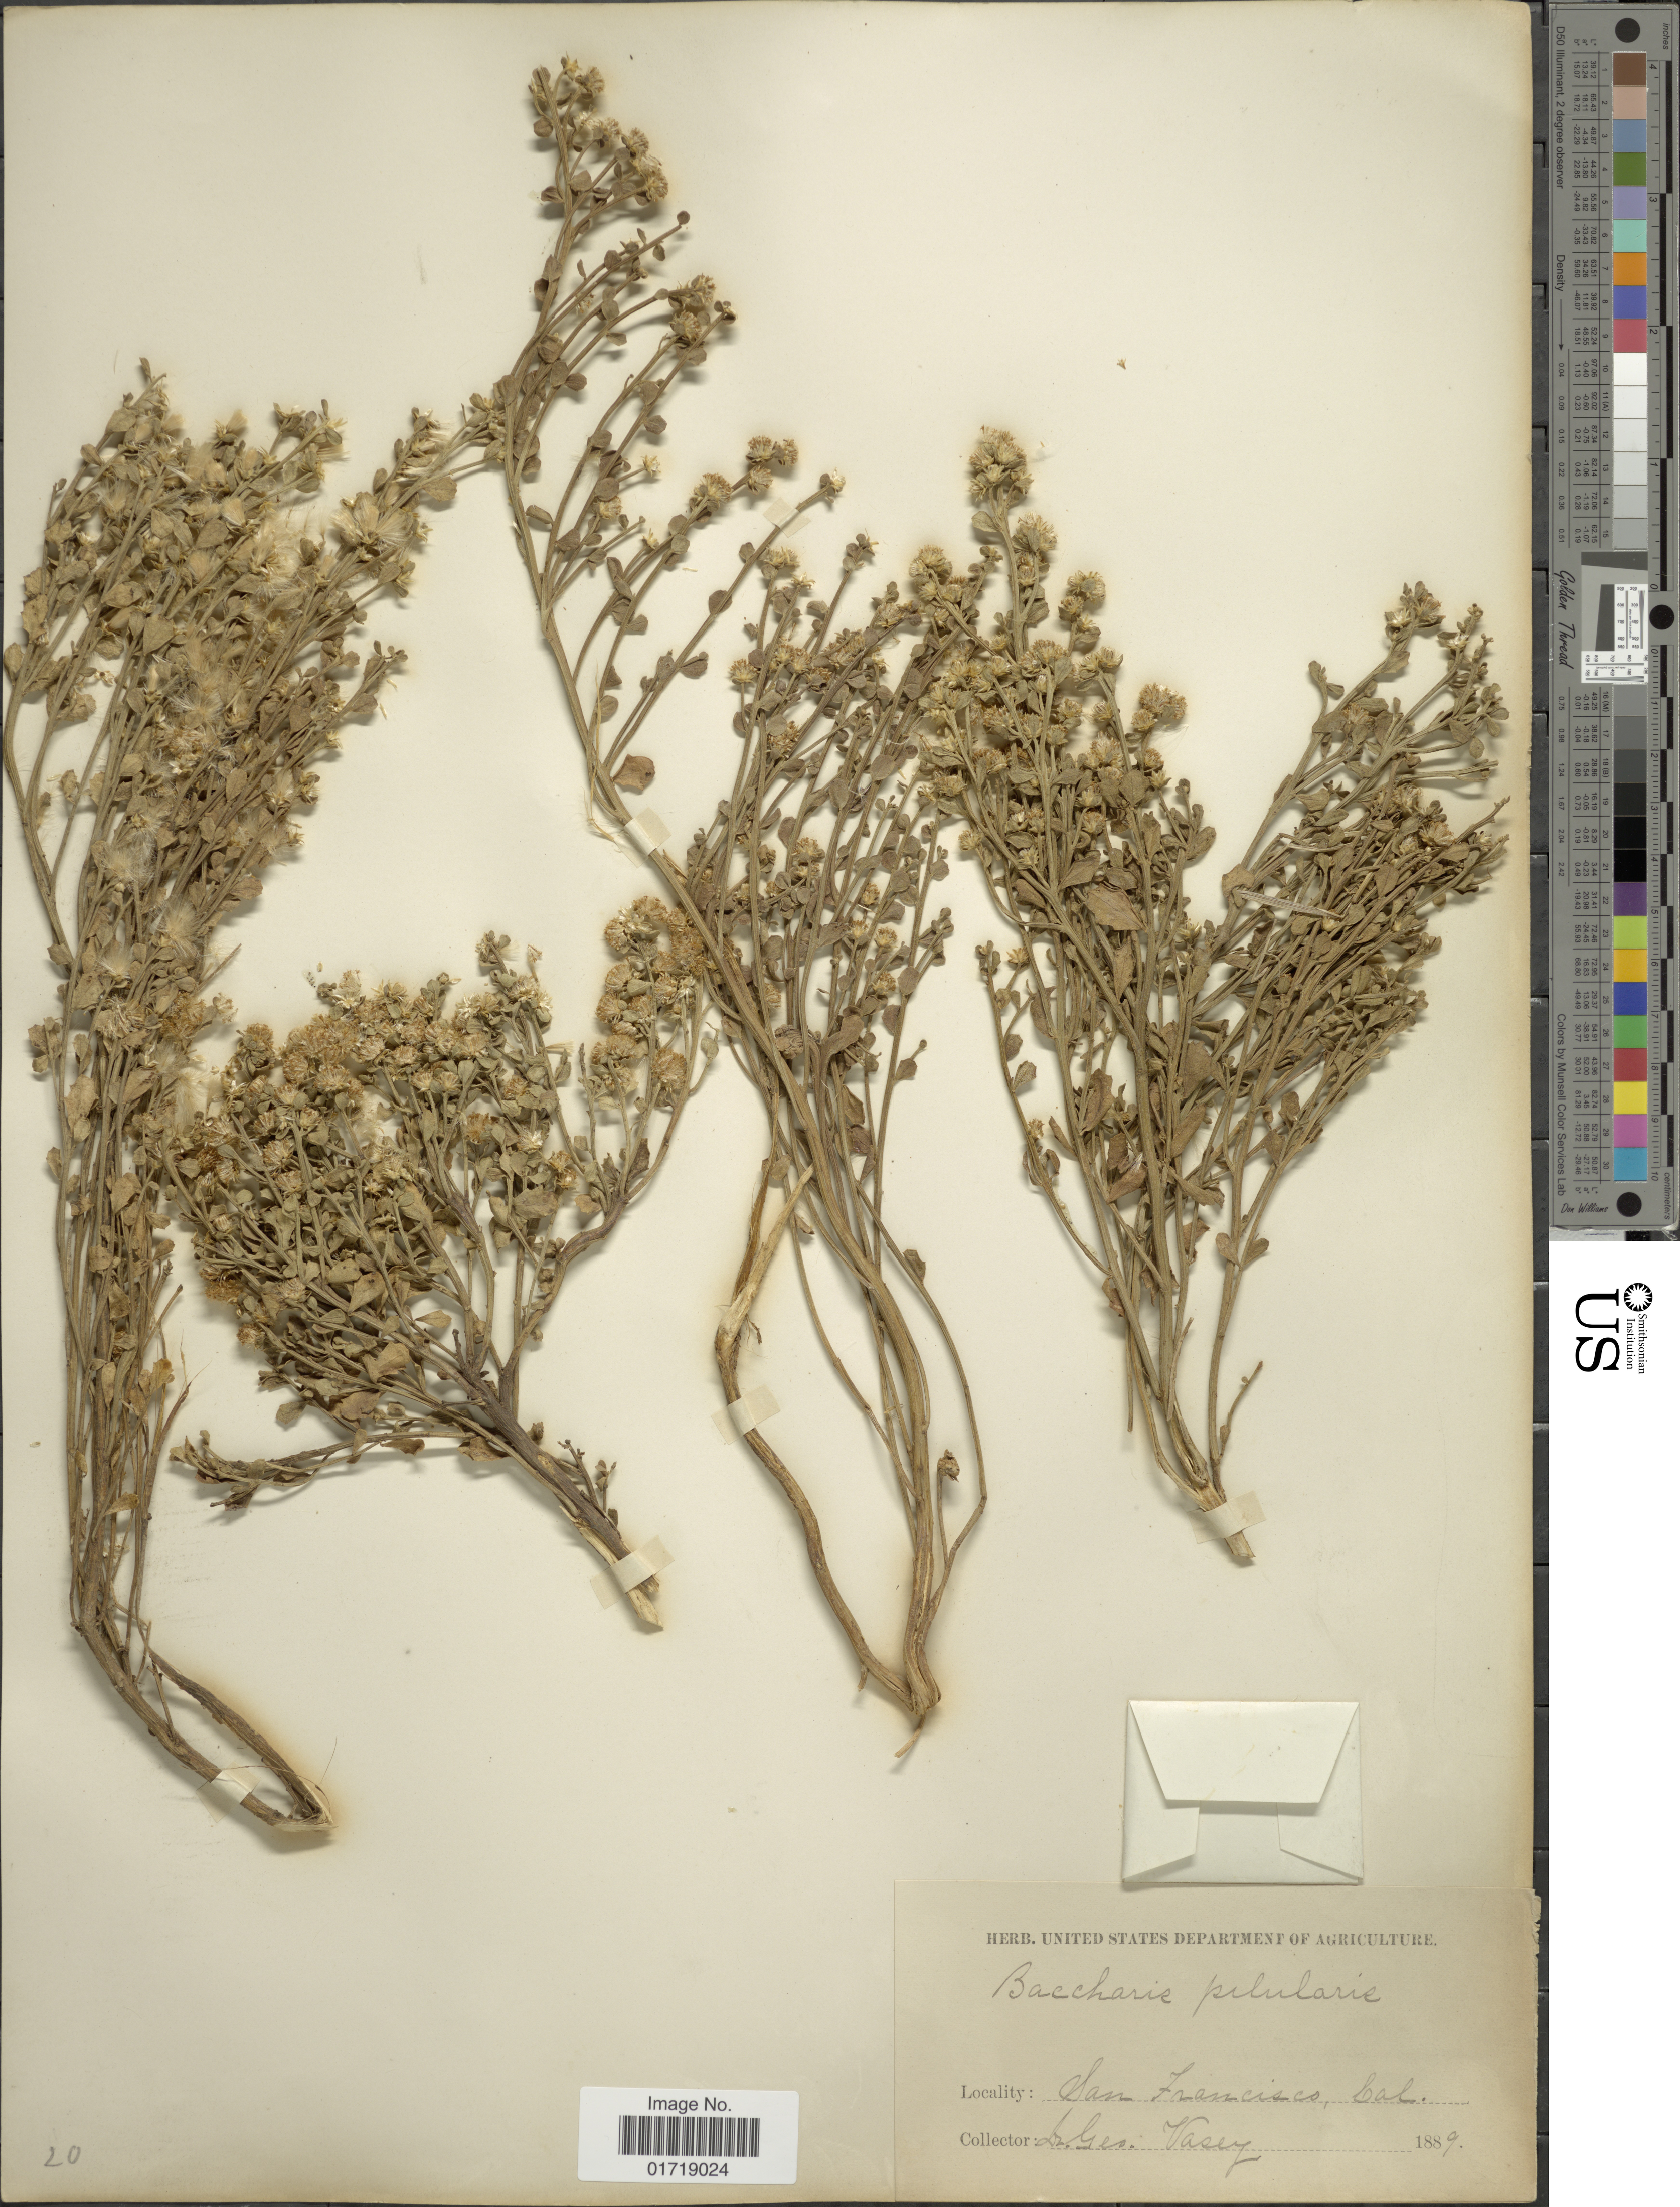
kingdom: Plantae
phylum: Tracheophyta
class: Magnoliopsida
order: Asterales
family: Asteraceae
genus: Baccharis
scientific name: Baccharis pilularis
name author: DC.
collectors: G. Vasey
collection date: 1889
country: United States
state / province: California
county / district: San Francisco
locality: San Francisco, Cal.